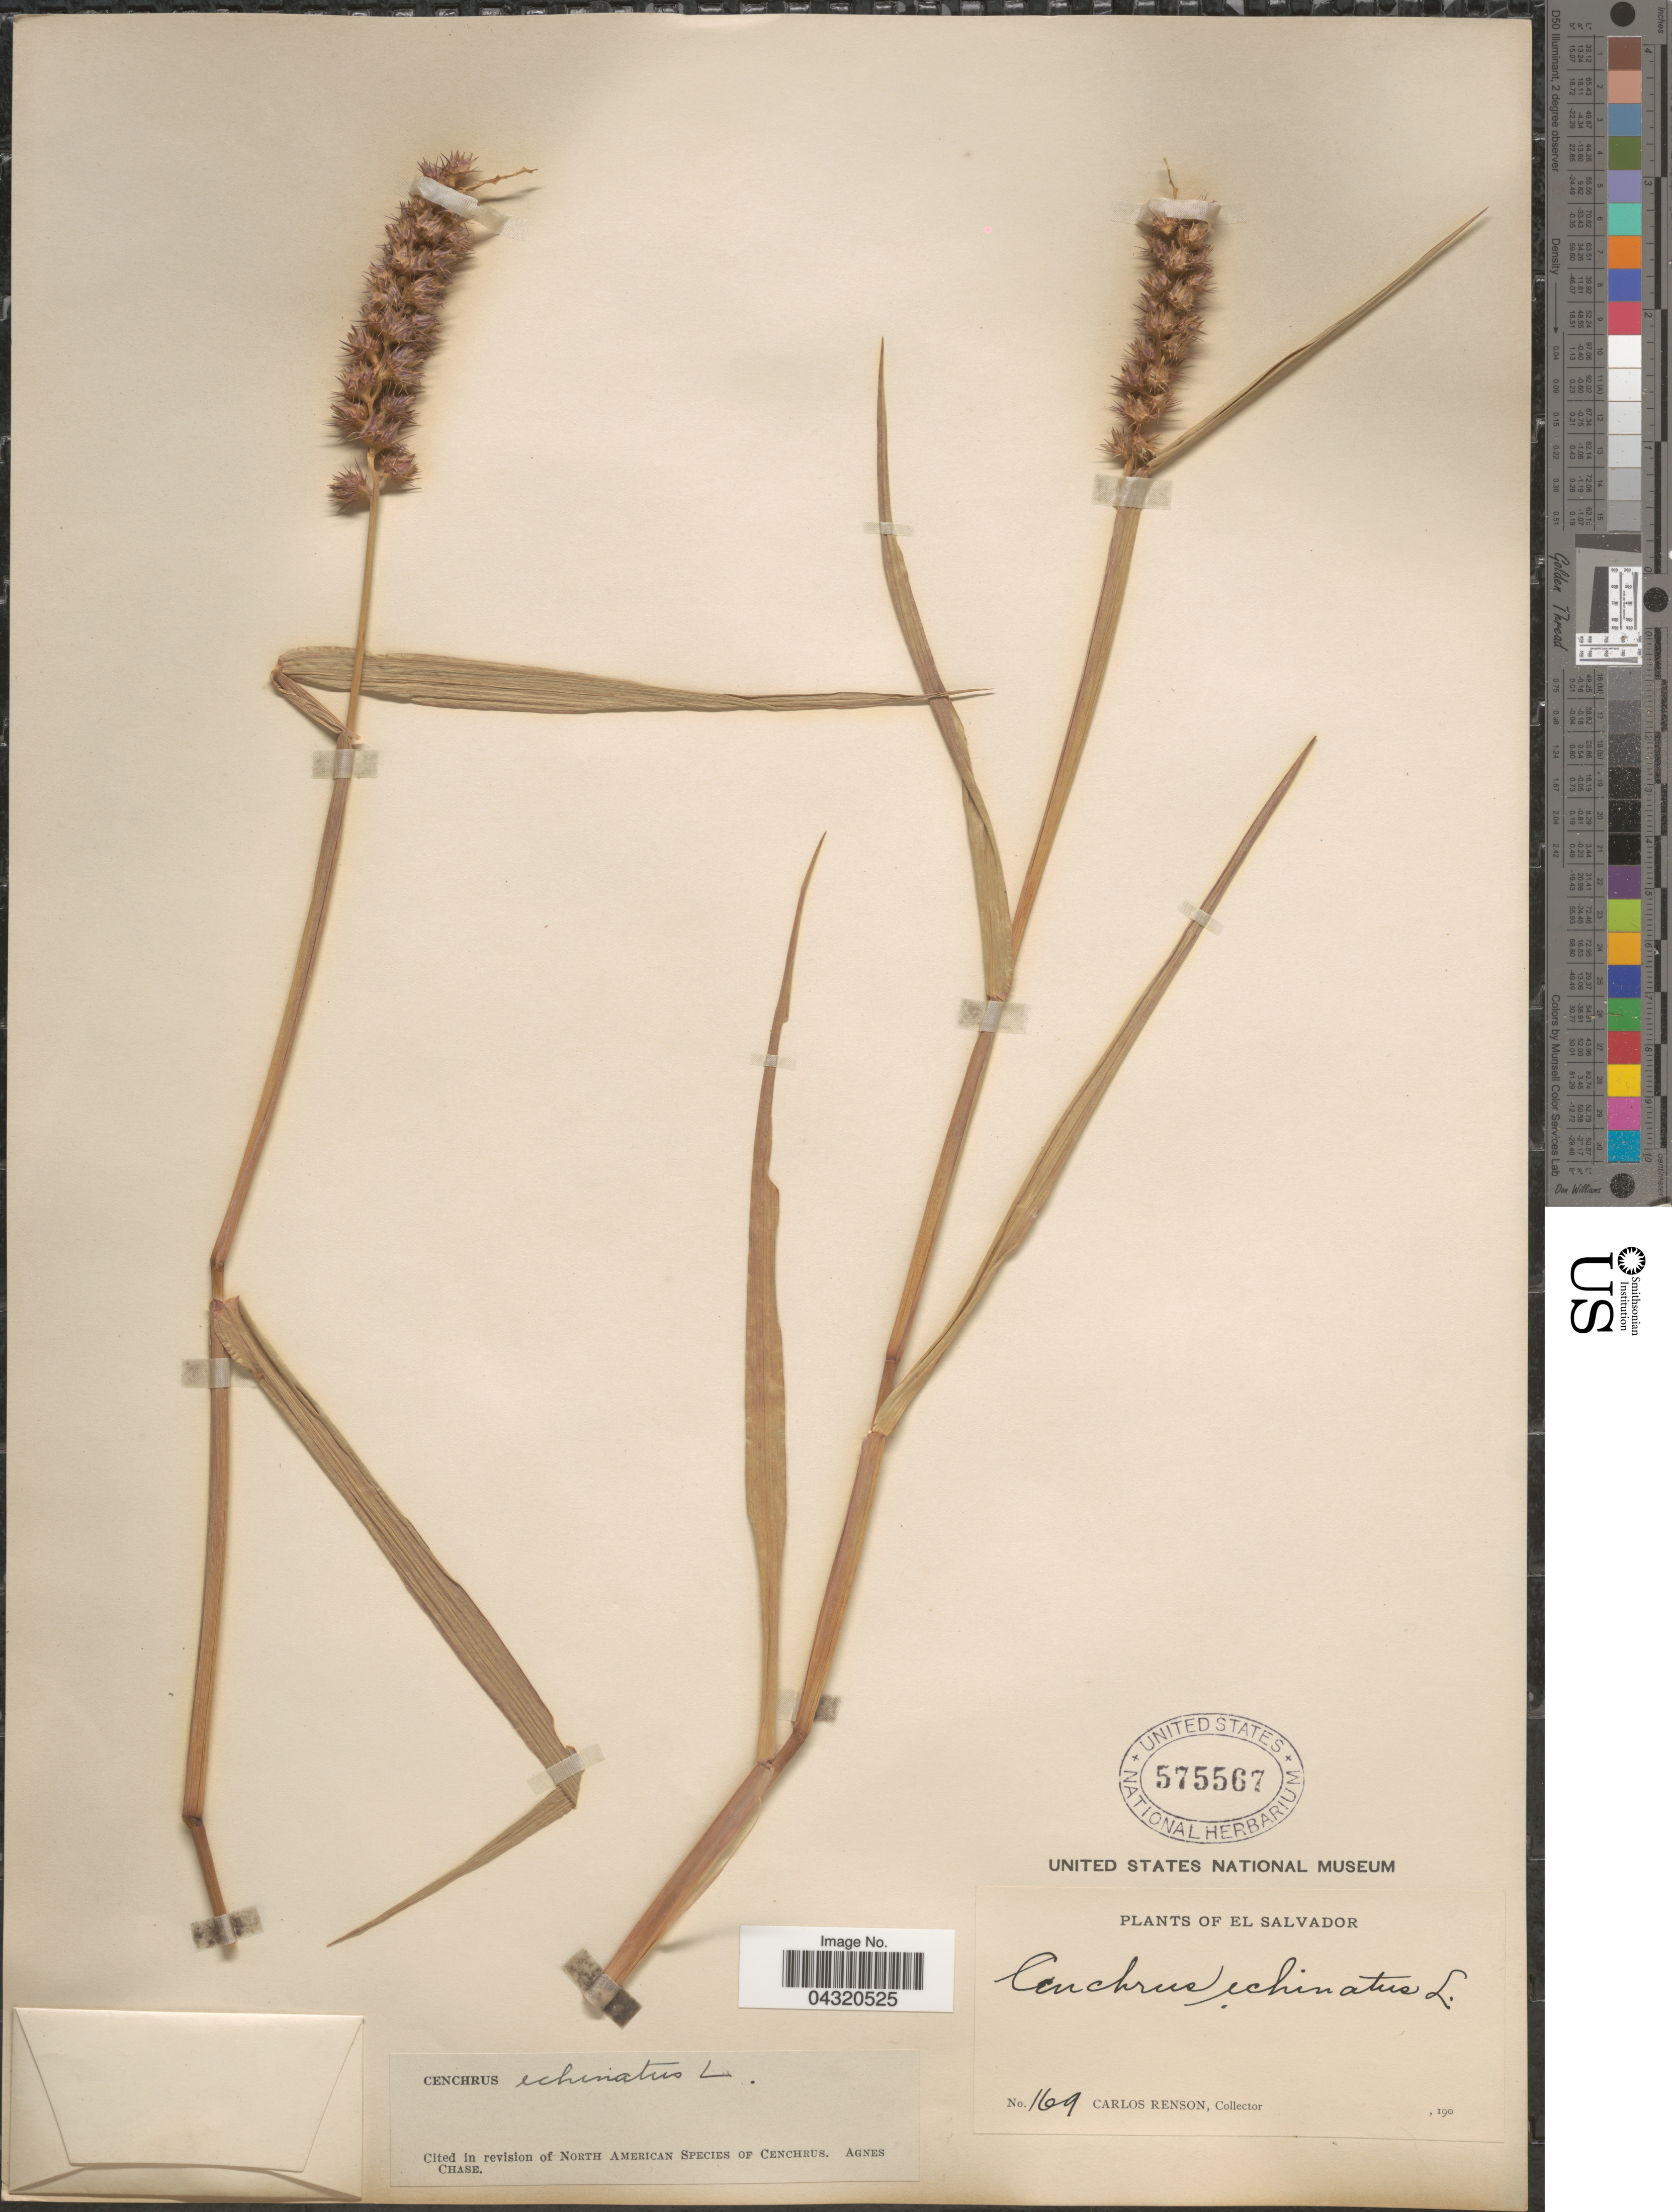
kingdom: Plantae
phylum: Tracheophyta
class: Liliopsida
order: Poales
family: Poaceae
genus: Cenchrus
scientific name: Cenchrus echinatus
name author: L.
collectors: C. Renson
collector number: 169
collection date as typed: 190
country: El Salvador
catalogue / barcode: US 575567